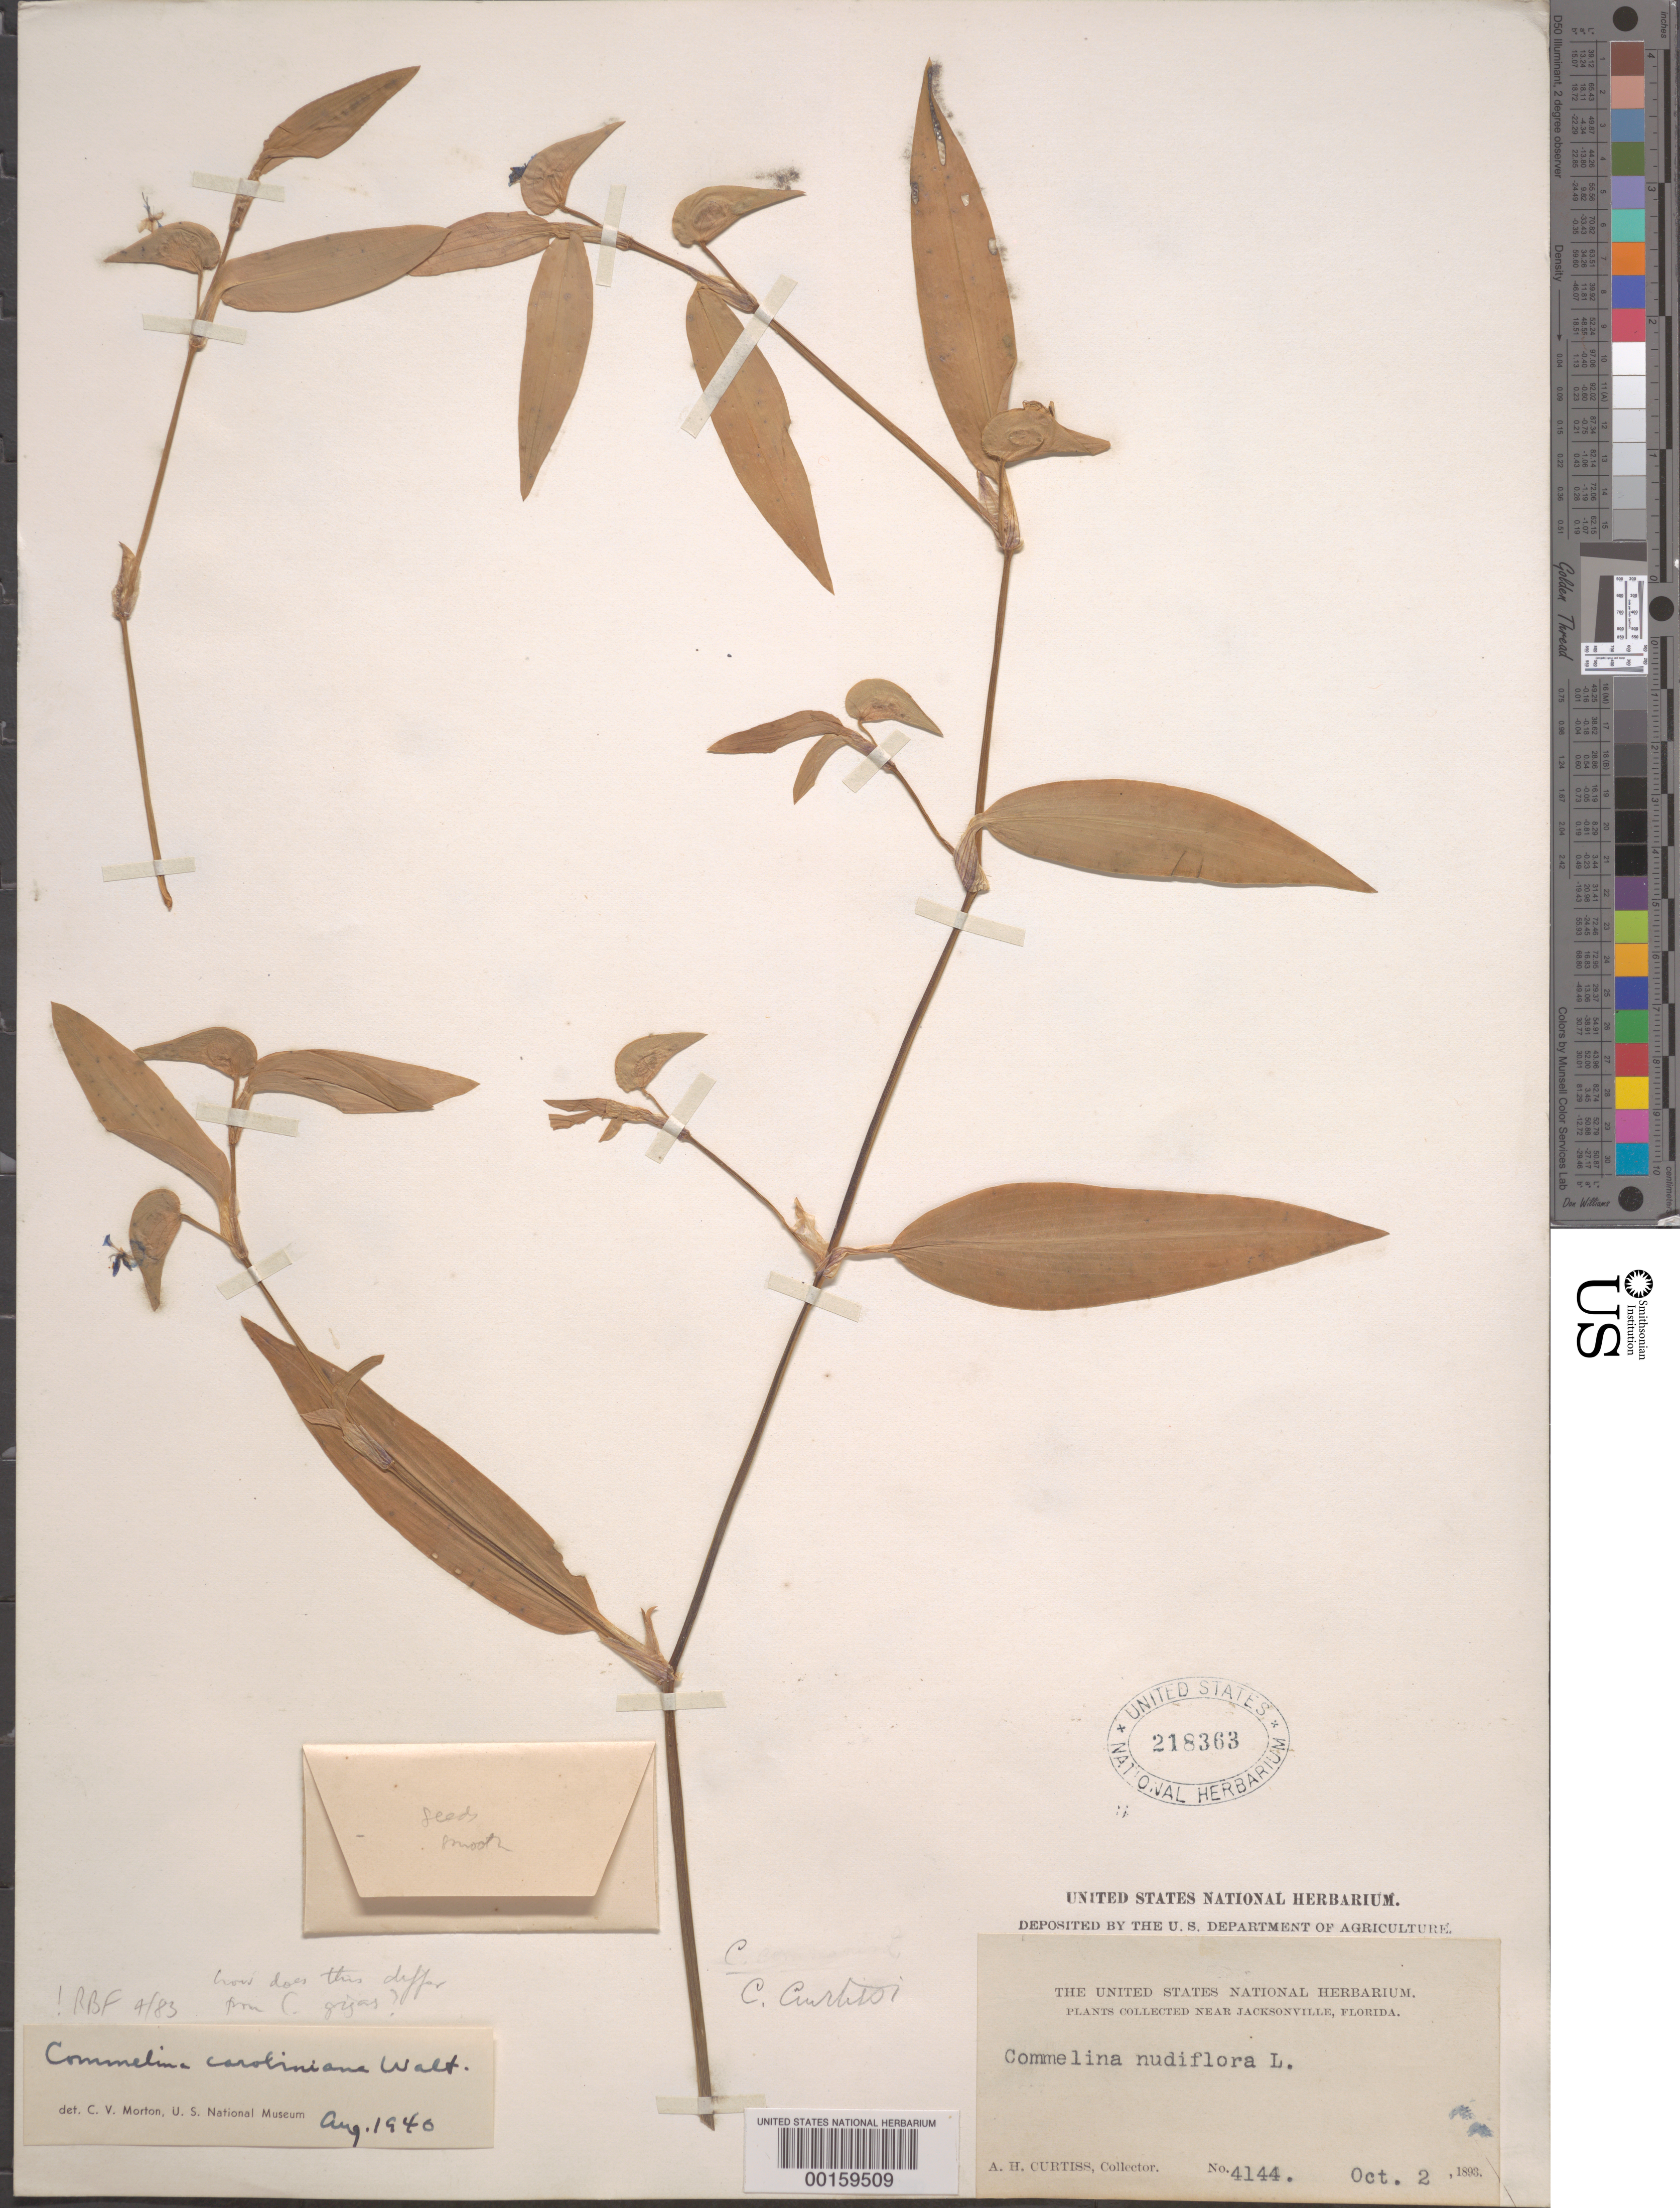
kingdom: Plantae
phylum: Tracheophyta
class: Liliopsida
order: Commelinales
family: Commelinaceae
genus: Commelina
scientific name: Commelina caroliniana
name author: Walter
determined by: Morton, C. V.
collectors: A. H. Curtiss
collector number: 4144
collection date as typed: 02 Oct 1893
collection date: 1893-10-02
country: United States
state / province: Florida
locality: Jacksonville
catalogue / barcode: US 218363